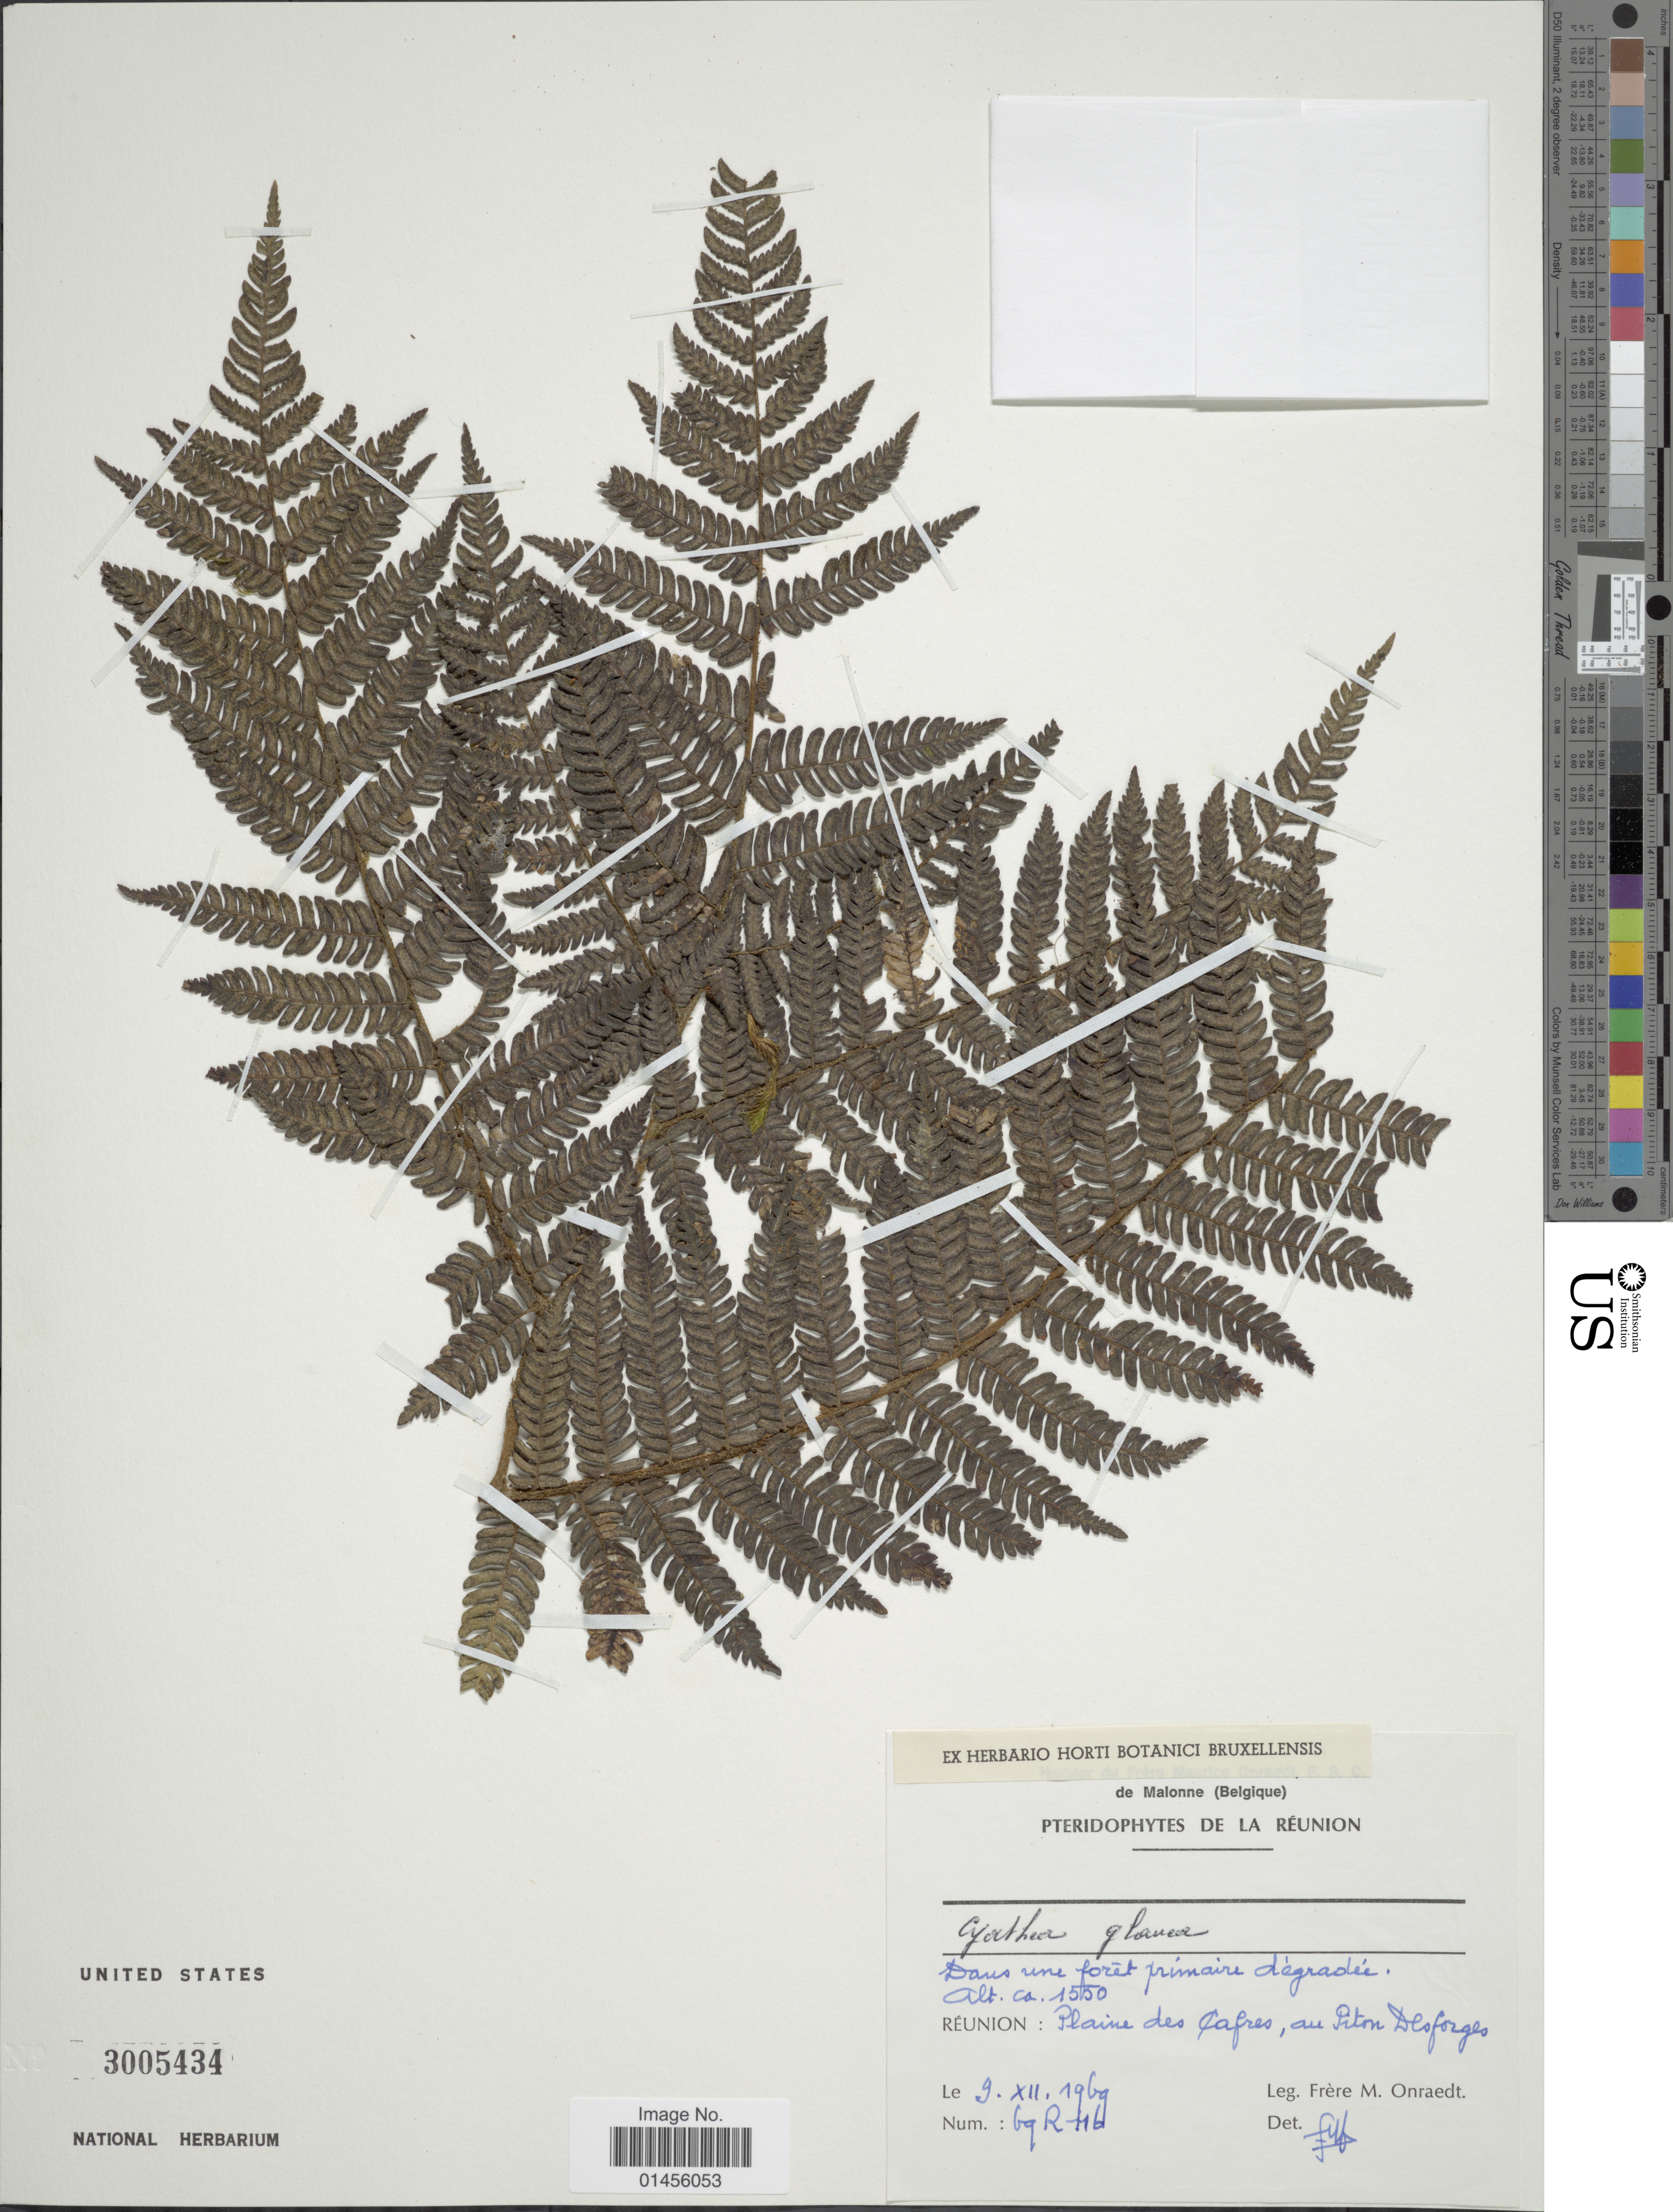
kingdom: Plantae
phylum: Tracheophyta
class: Polypodiopsida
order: Cyatheales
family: Cyatheaceae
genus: Alsophila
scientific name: Alsophila glaucifolia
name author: R.M. Tryon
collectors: F. Onraedt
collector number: Gg R 116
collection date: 1969-12-09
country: Reunion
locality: Reunion: Plaine des Cafres, au Piton Desforges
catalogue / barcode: US 3005434